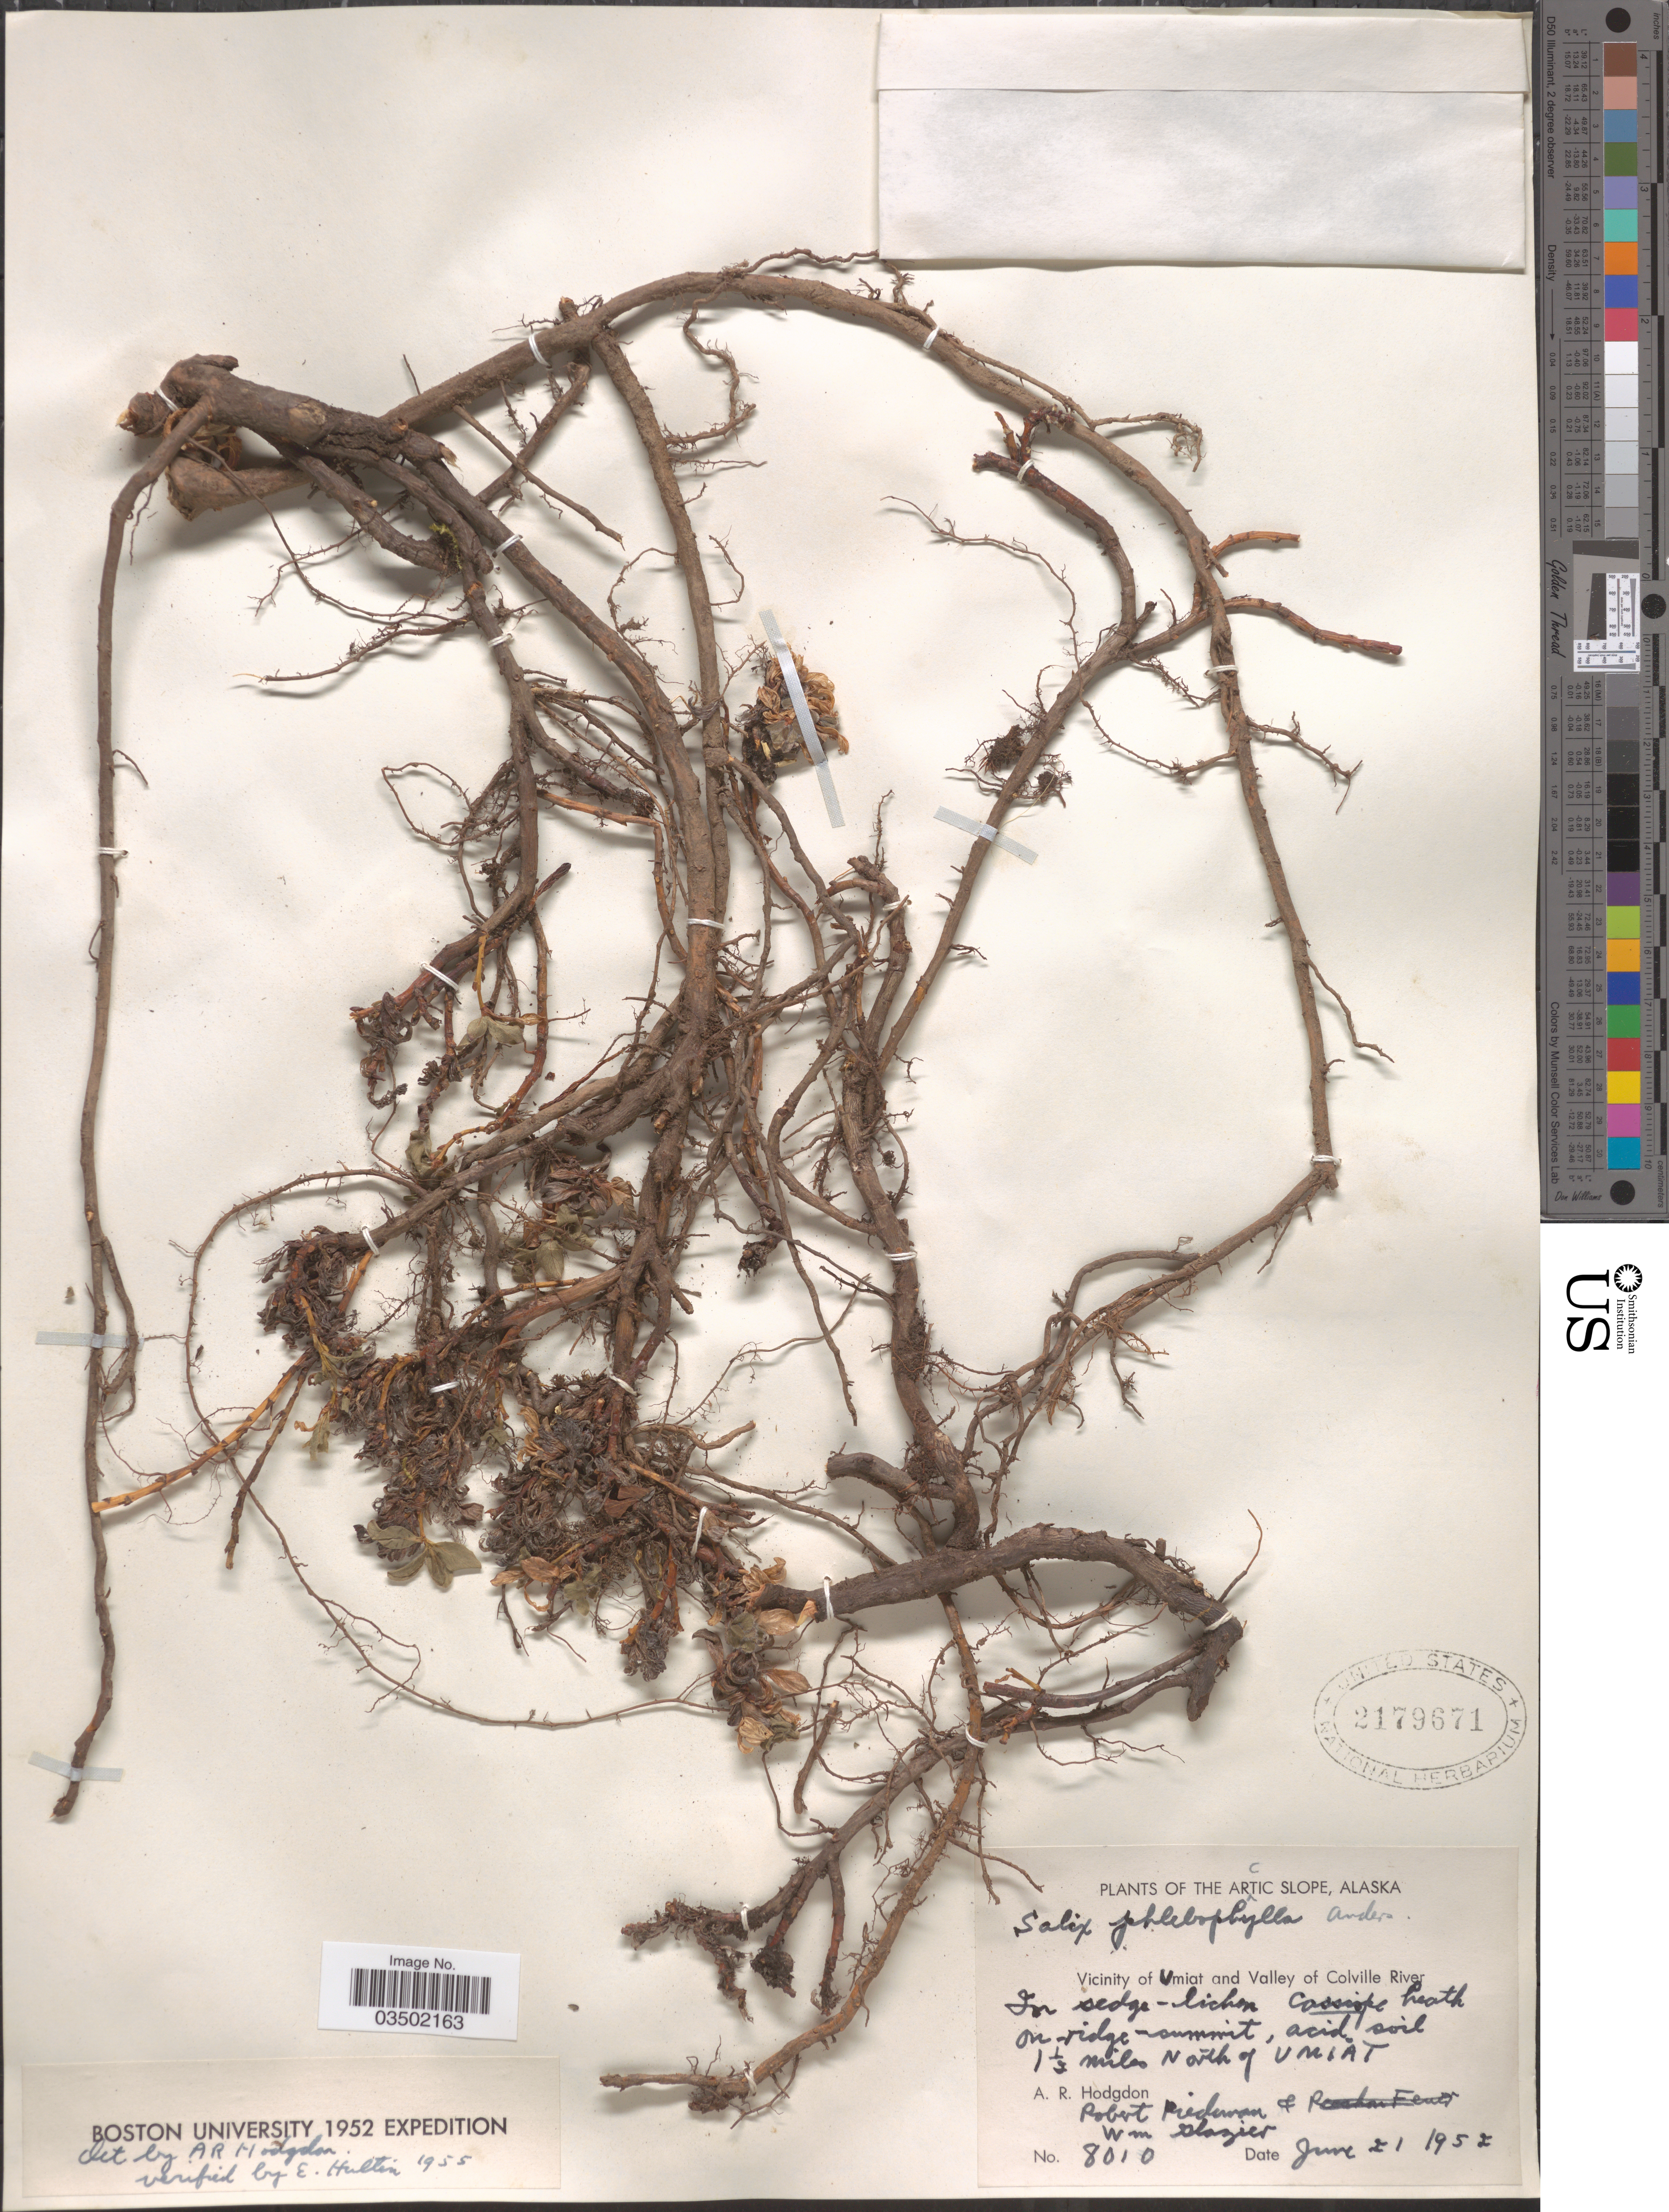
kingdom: Plantae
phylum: Tracheophyta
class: Magnoliopsida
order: Malpighiales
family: Salicaceae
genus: Salix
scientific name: Salix phlebophylla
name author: Andersson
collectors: A. R. Hodgdon, R. Piedeman & W. Glazier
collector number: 8010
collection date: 1952-06-21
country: United States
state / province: Alaska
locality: Arctic Slope. Vicinity of Umiat and Valley of Colville River. Cassiope heath on ridge - summit, 1 ½ miles North of Umiat.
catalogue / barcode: US 2179671